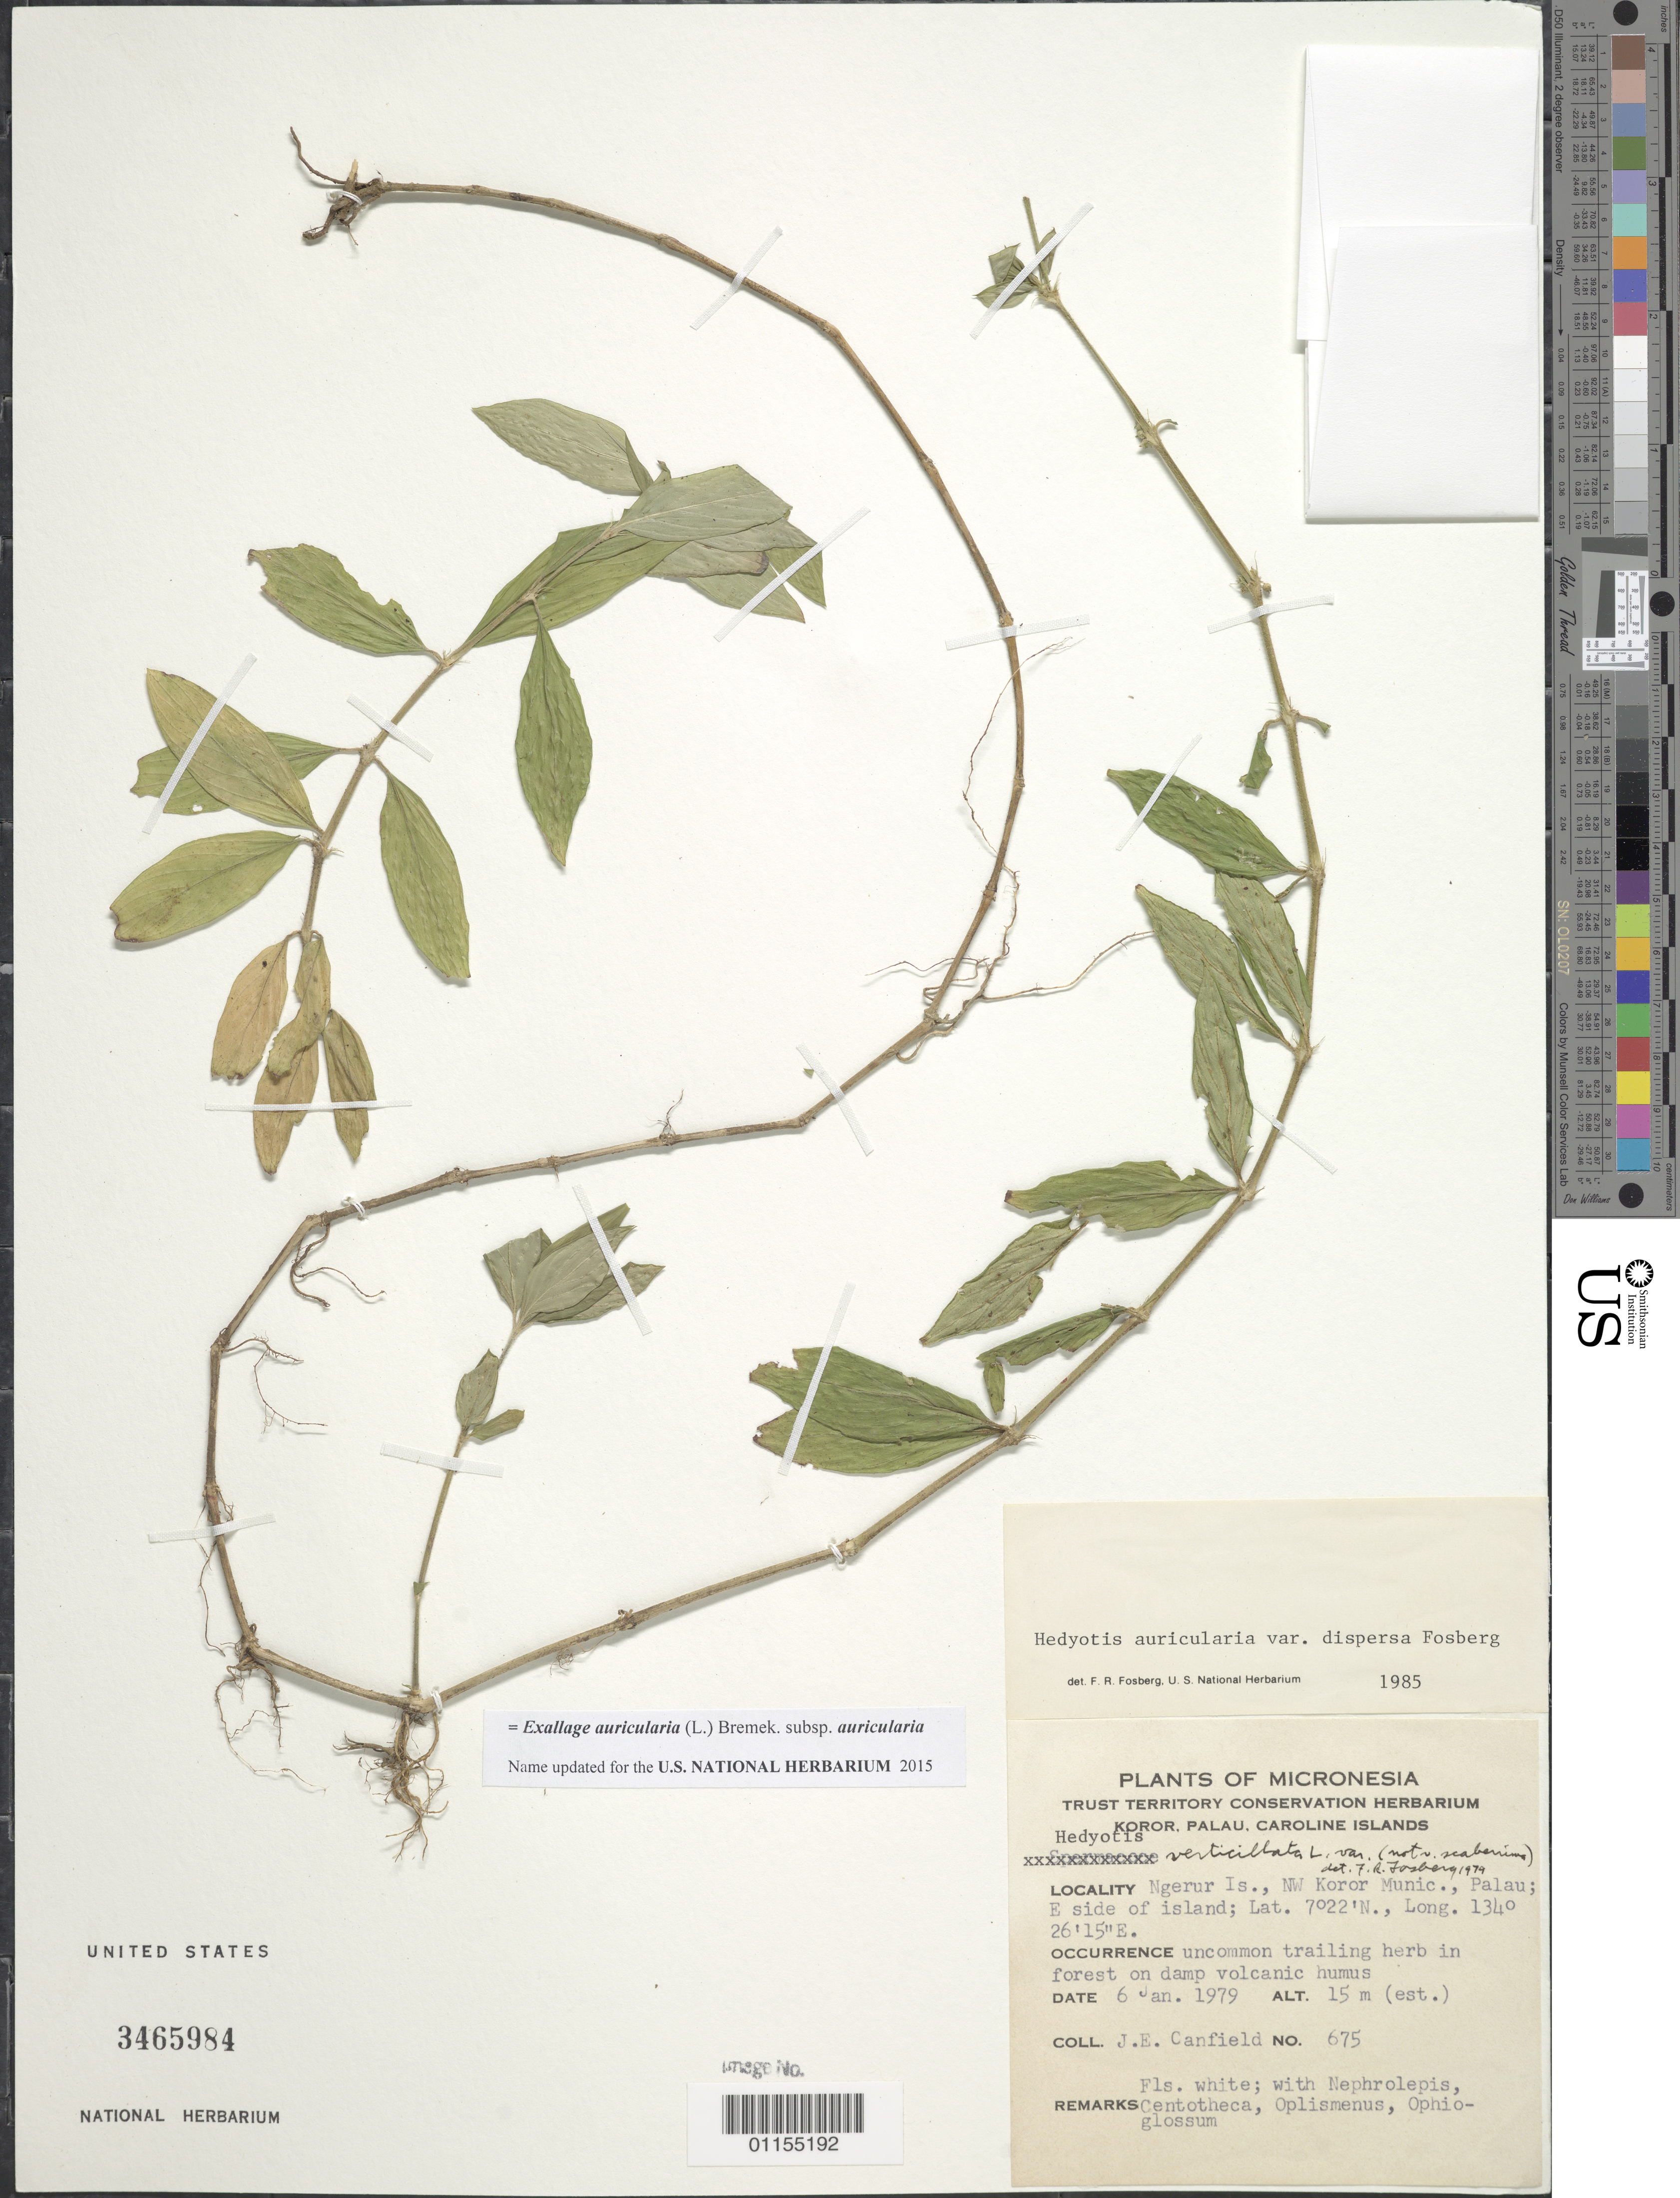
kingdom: Plantae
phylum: Tracheophyta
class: Magnoliopsida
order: Gentianales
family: Rubiaceae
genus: Hedyotis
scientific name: Hedyotis auricularia var. dispersa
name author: Fosberg & Sachet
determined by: Fosberg, F. R.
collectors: J. E. Canfield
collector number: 675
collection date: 1979-01-06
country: Palau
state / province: Koror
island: Ngerur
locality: Ngerur Is., E Side of island.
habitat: forest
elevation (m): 15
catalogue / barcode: US 3465984